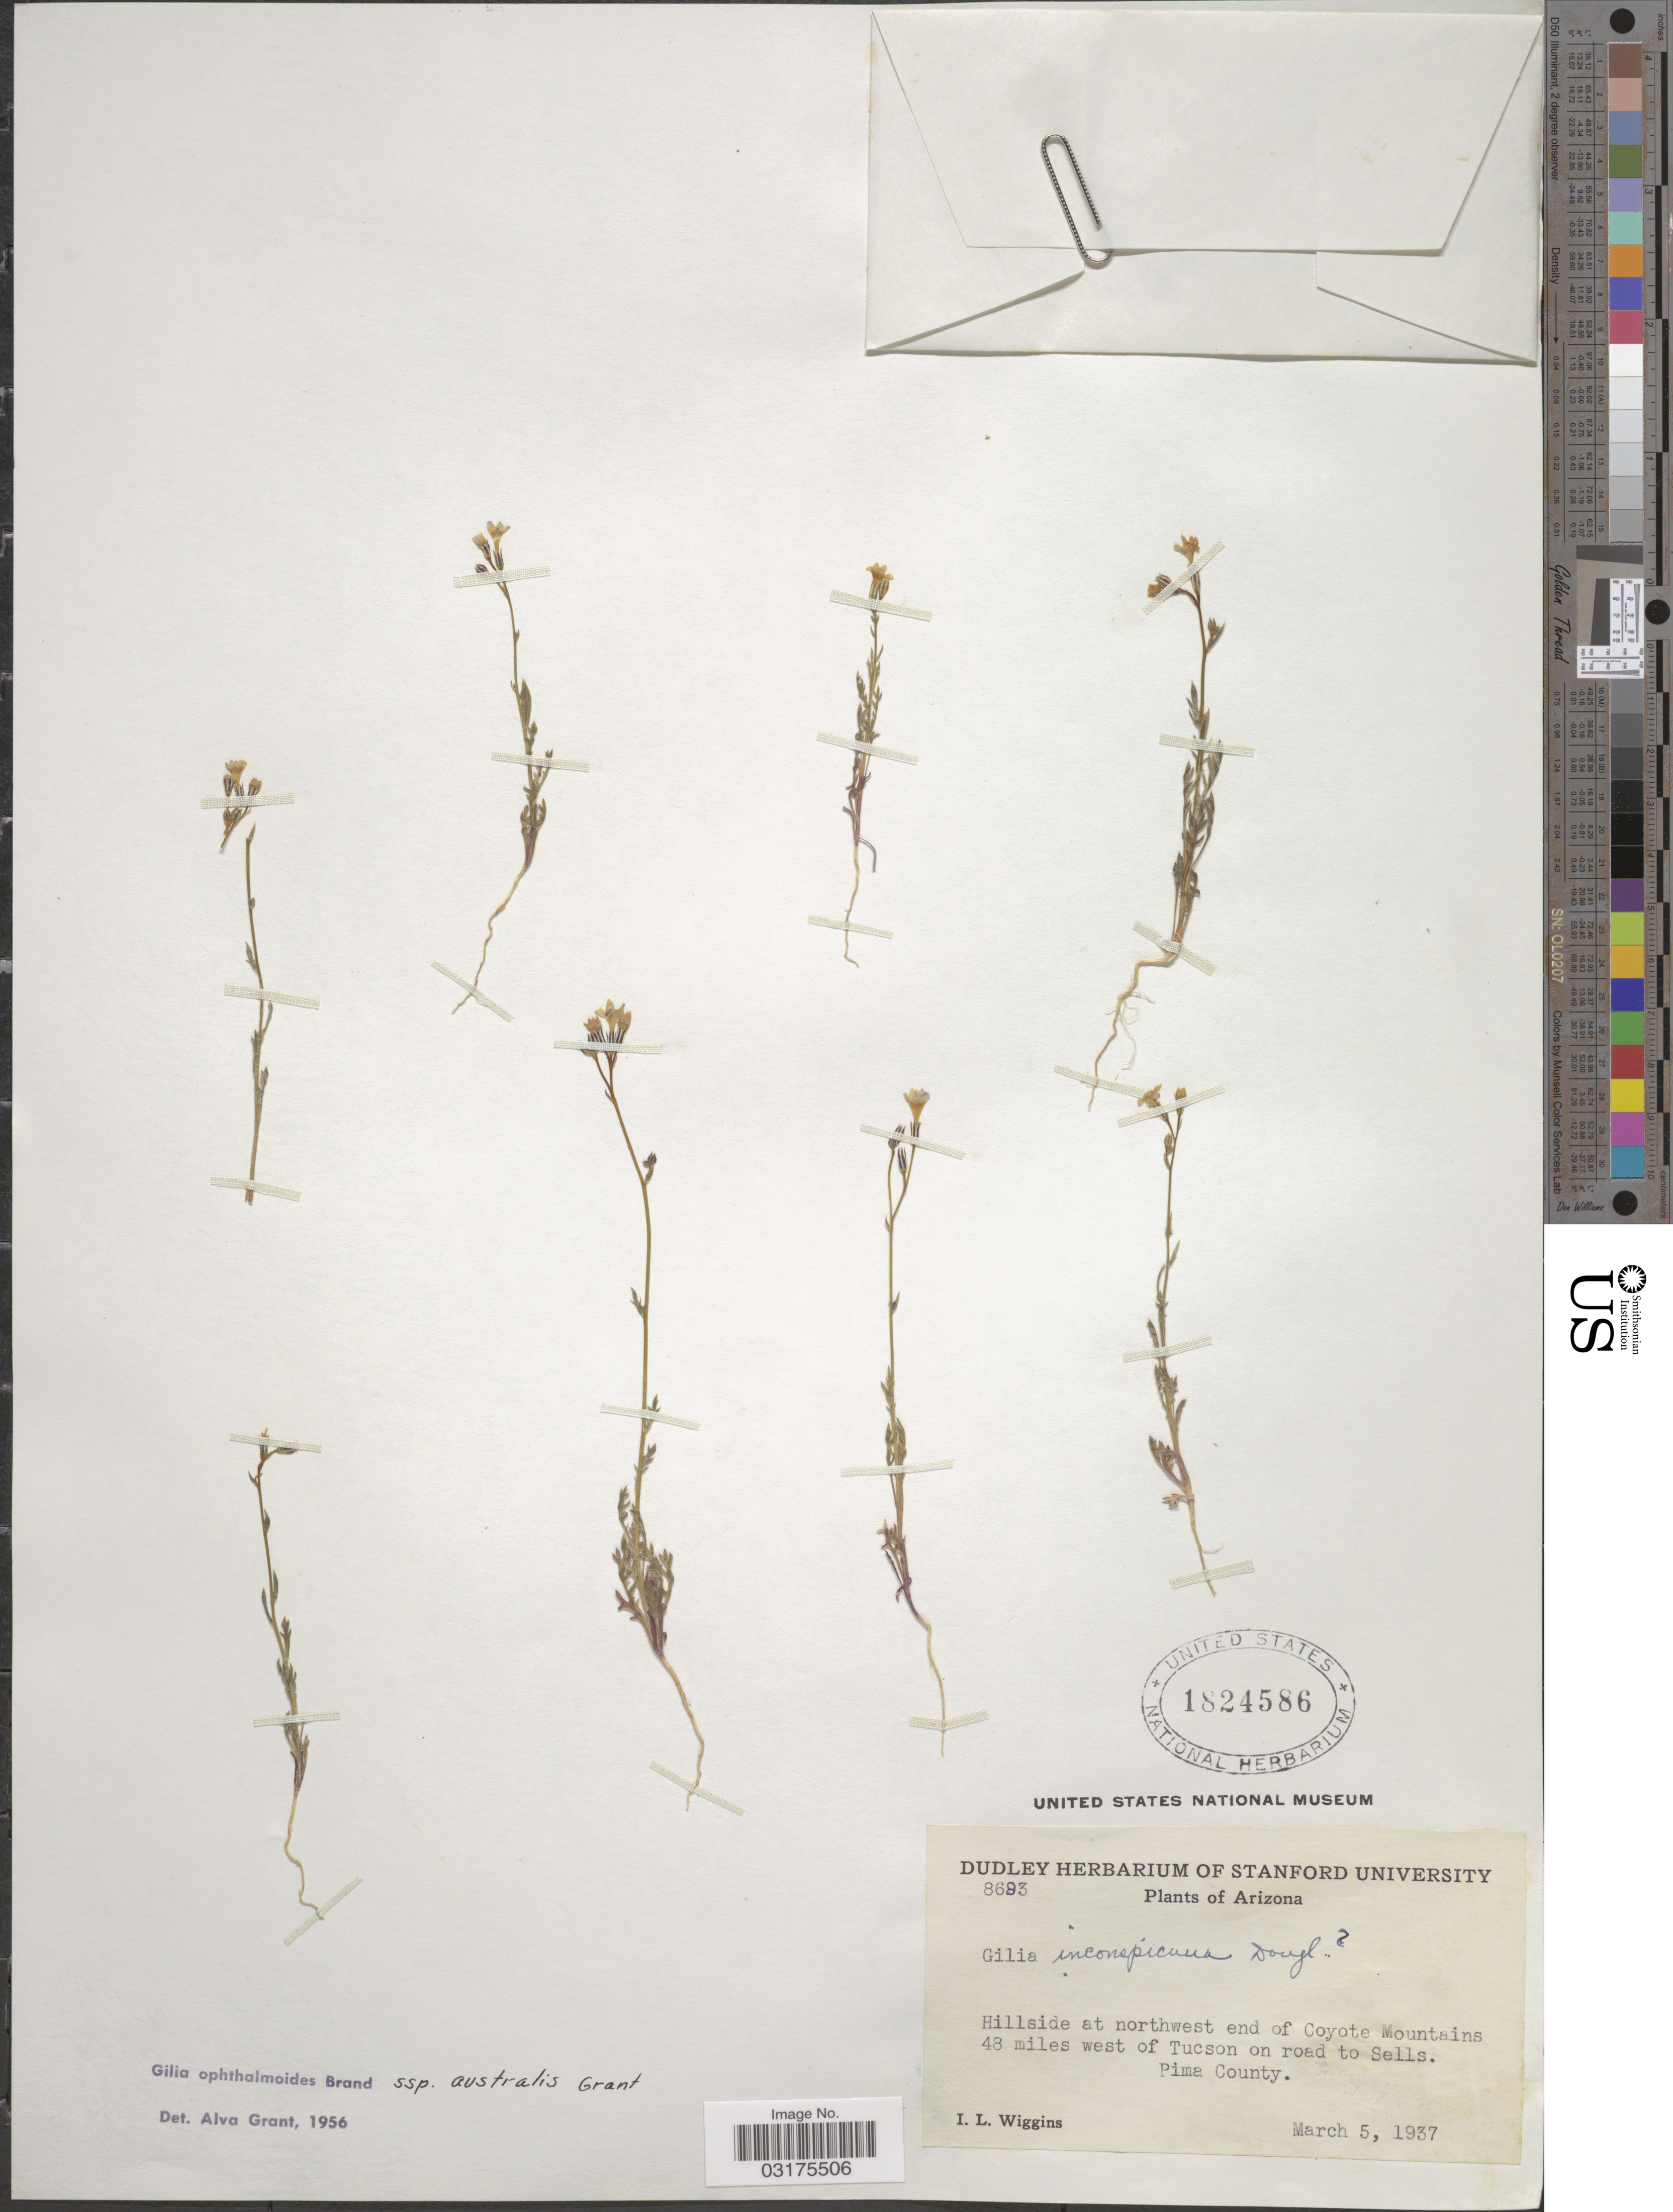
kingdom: Plantae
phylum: Tracheophyta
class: Magnoliopsida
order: Ericales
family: Polemoniaceae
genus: Gilia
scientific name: Gilia flavocincta subsp. australis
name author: A. Nelson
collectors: I. L. Wiggins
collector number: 8693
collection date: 1937-03-05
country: United States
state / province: Arizona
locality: Hillside at northwest end of Coyote Mountains 48 miles west of Tucson on road to Sells. Pima County.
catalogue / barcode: US 1824586